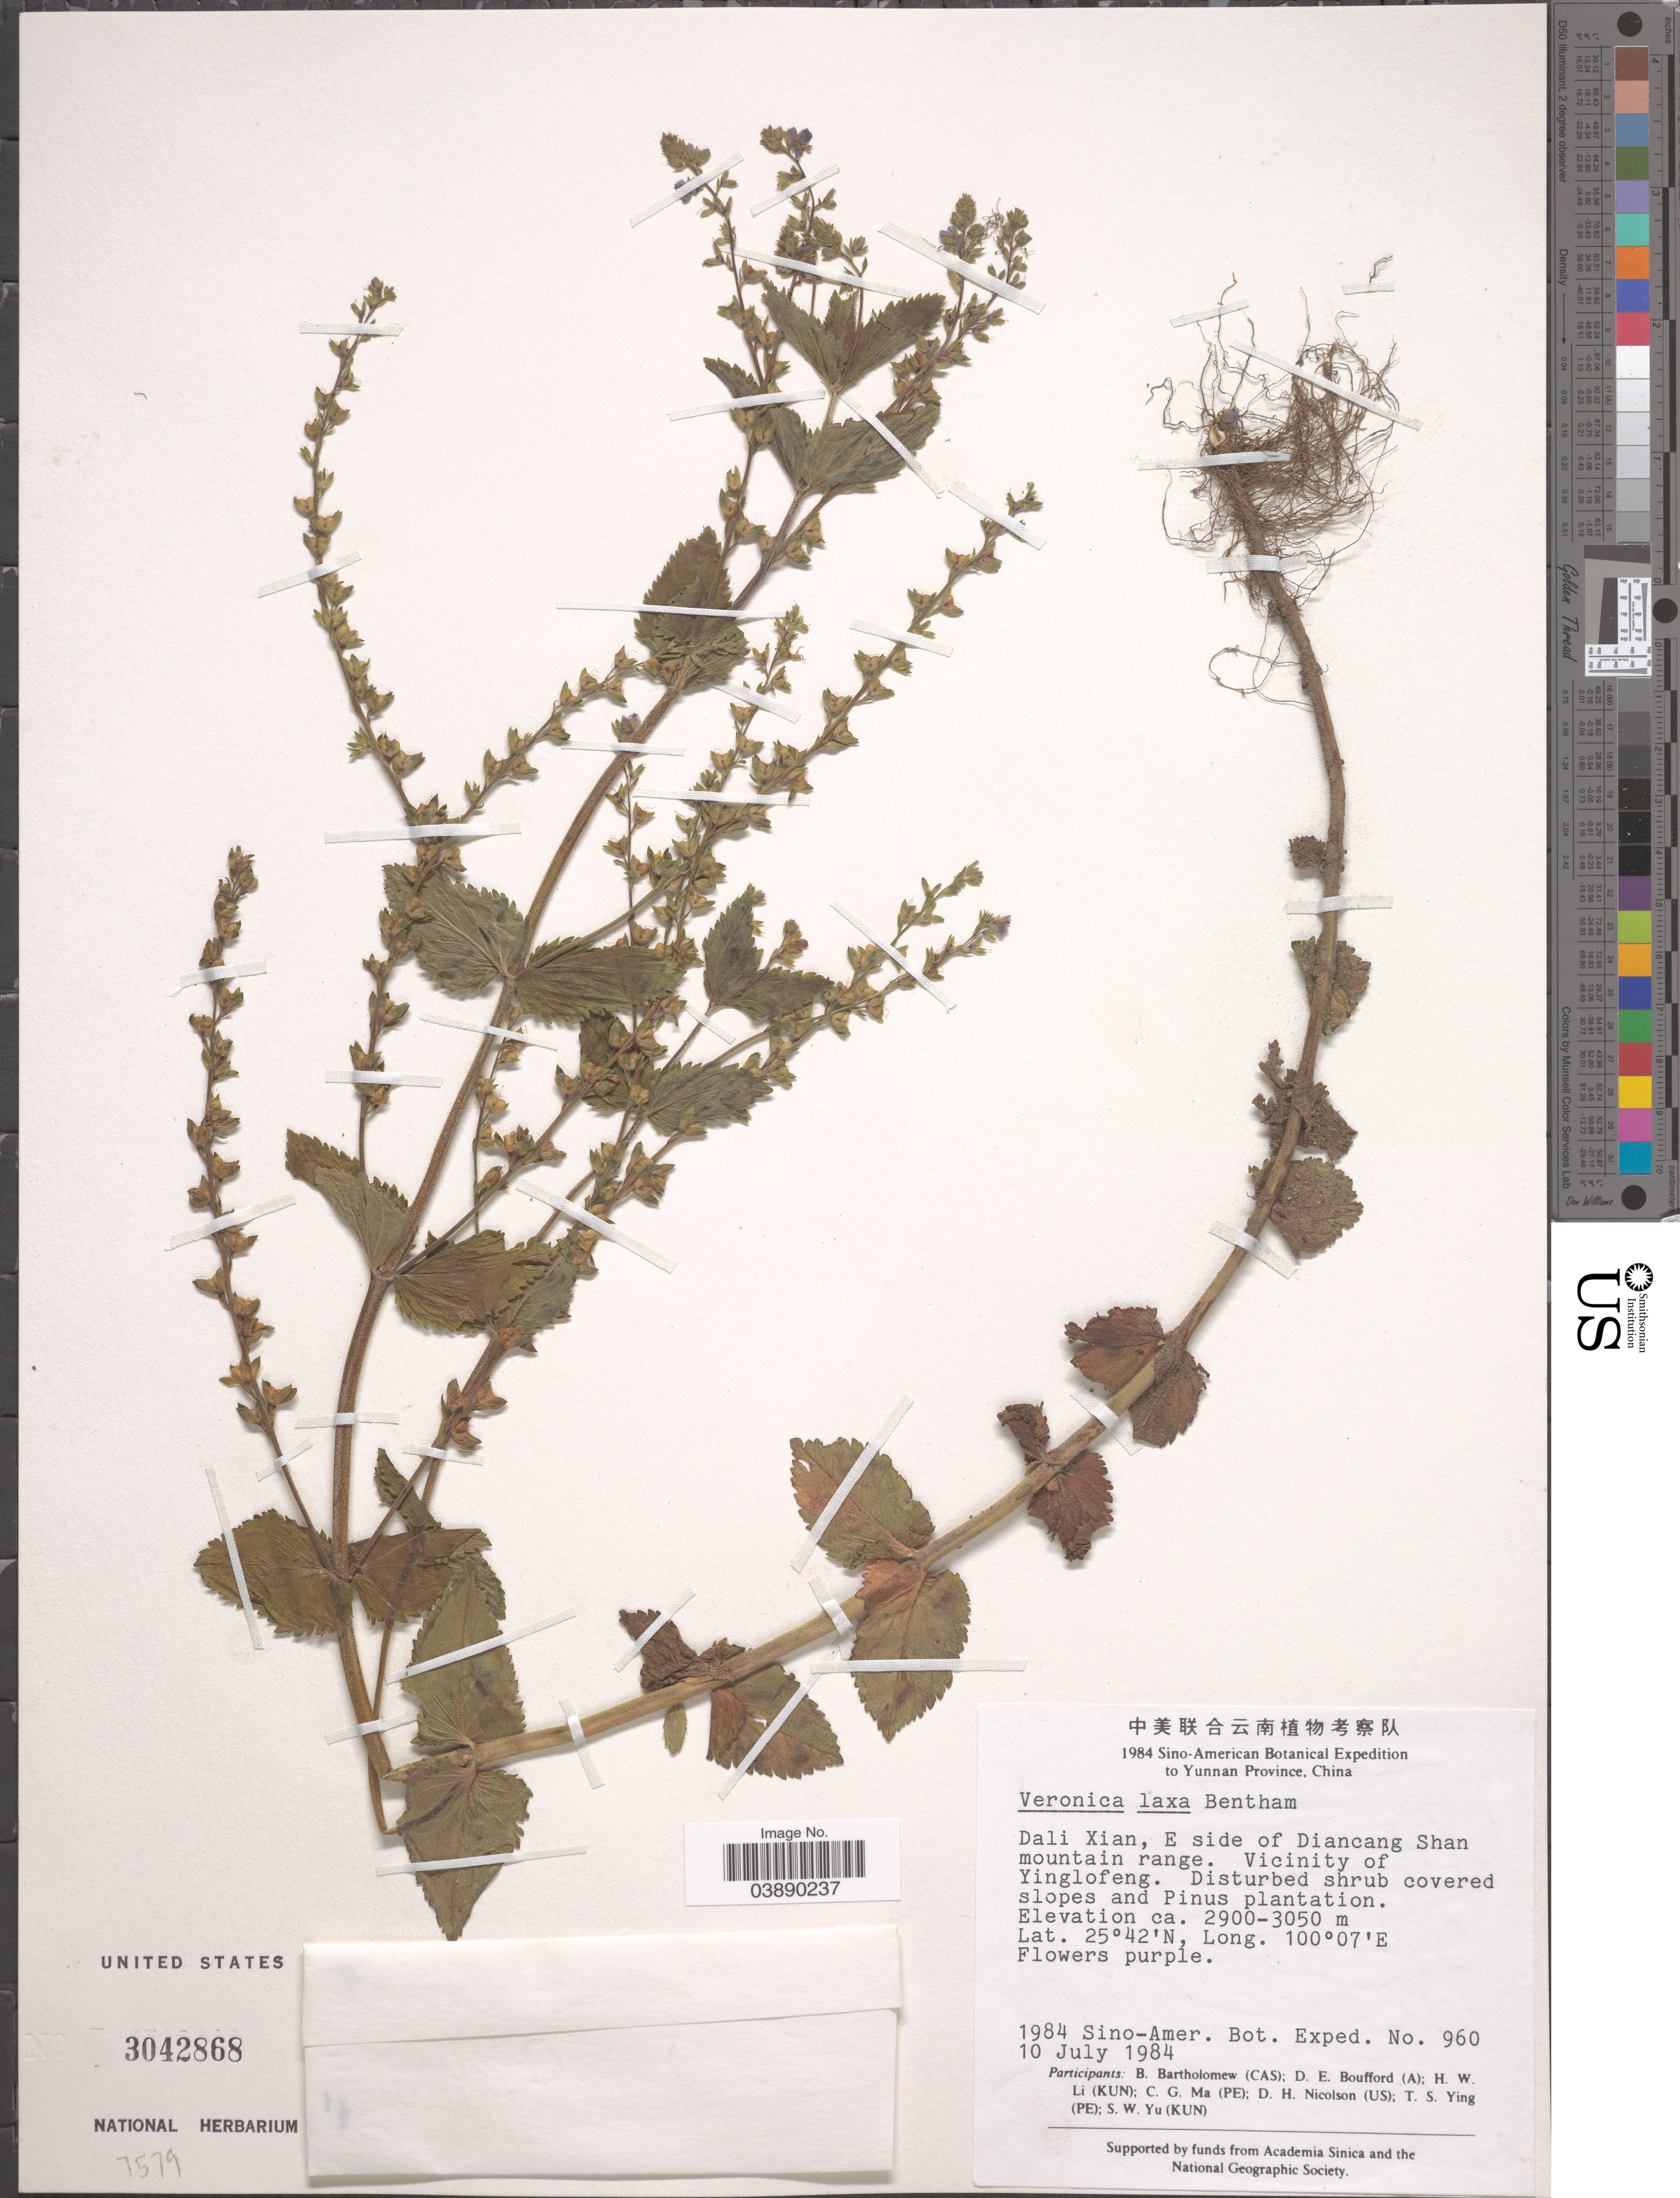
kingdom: Plantae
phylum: Tracheophyta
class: Magnoliopsida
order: Lamiales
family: Plantaginaceae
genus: Veronica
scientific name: Veronica laxa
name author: Benth.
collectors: Sino-Amer. Bot. Exped. 1984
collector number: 960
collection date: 1984-07-10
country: China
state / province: Yunnan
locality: Dali Xian, E side of Diancang Shan mountain range. Vicinity of Yinglofeng.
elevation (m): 2900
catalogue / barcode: US 3042868